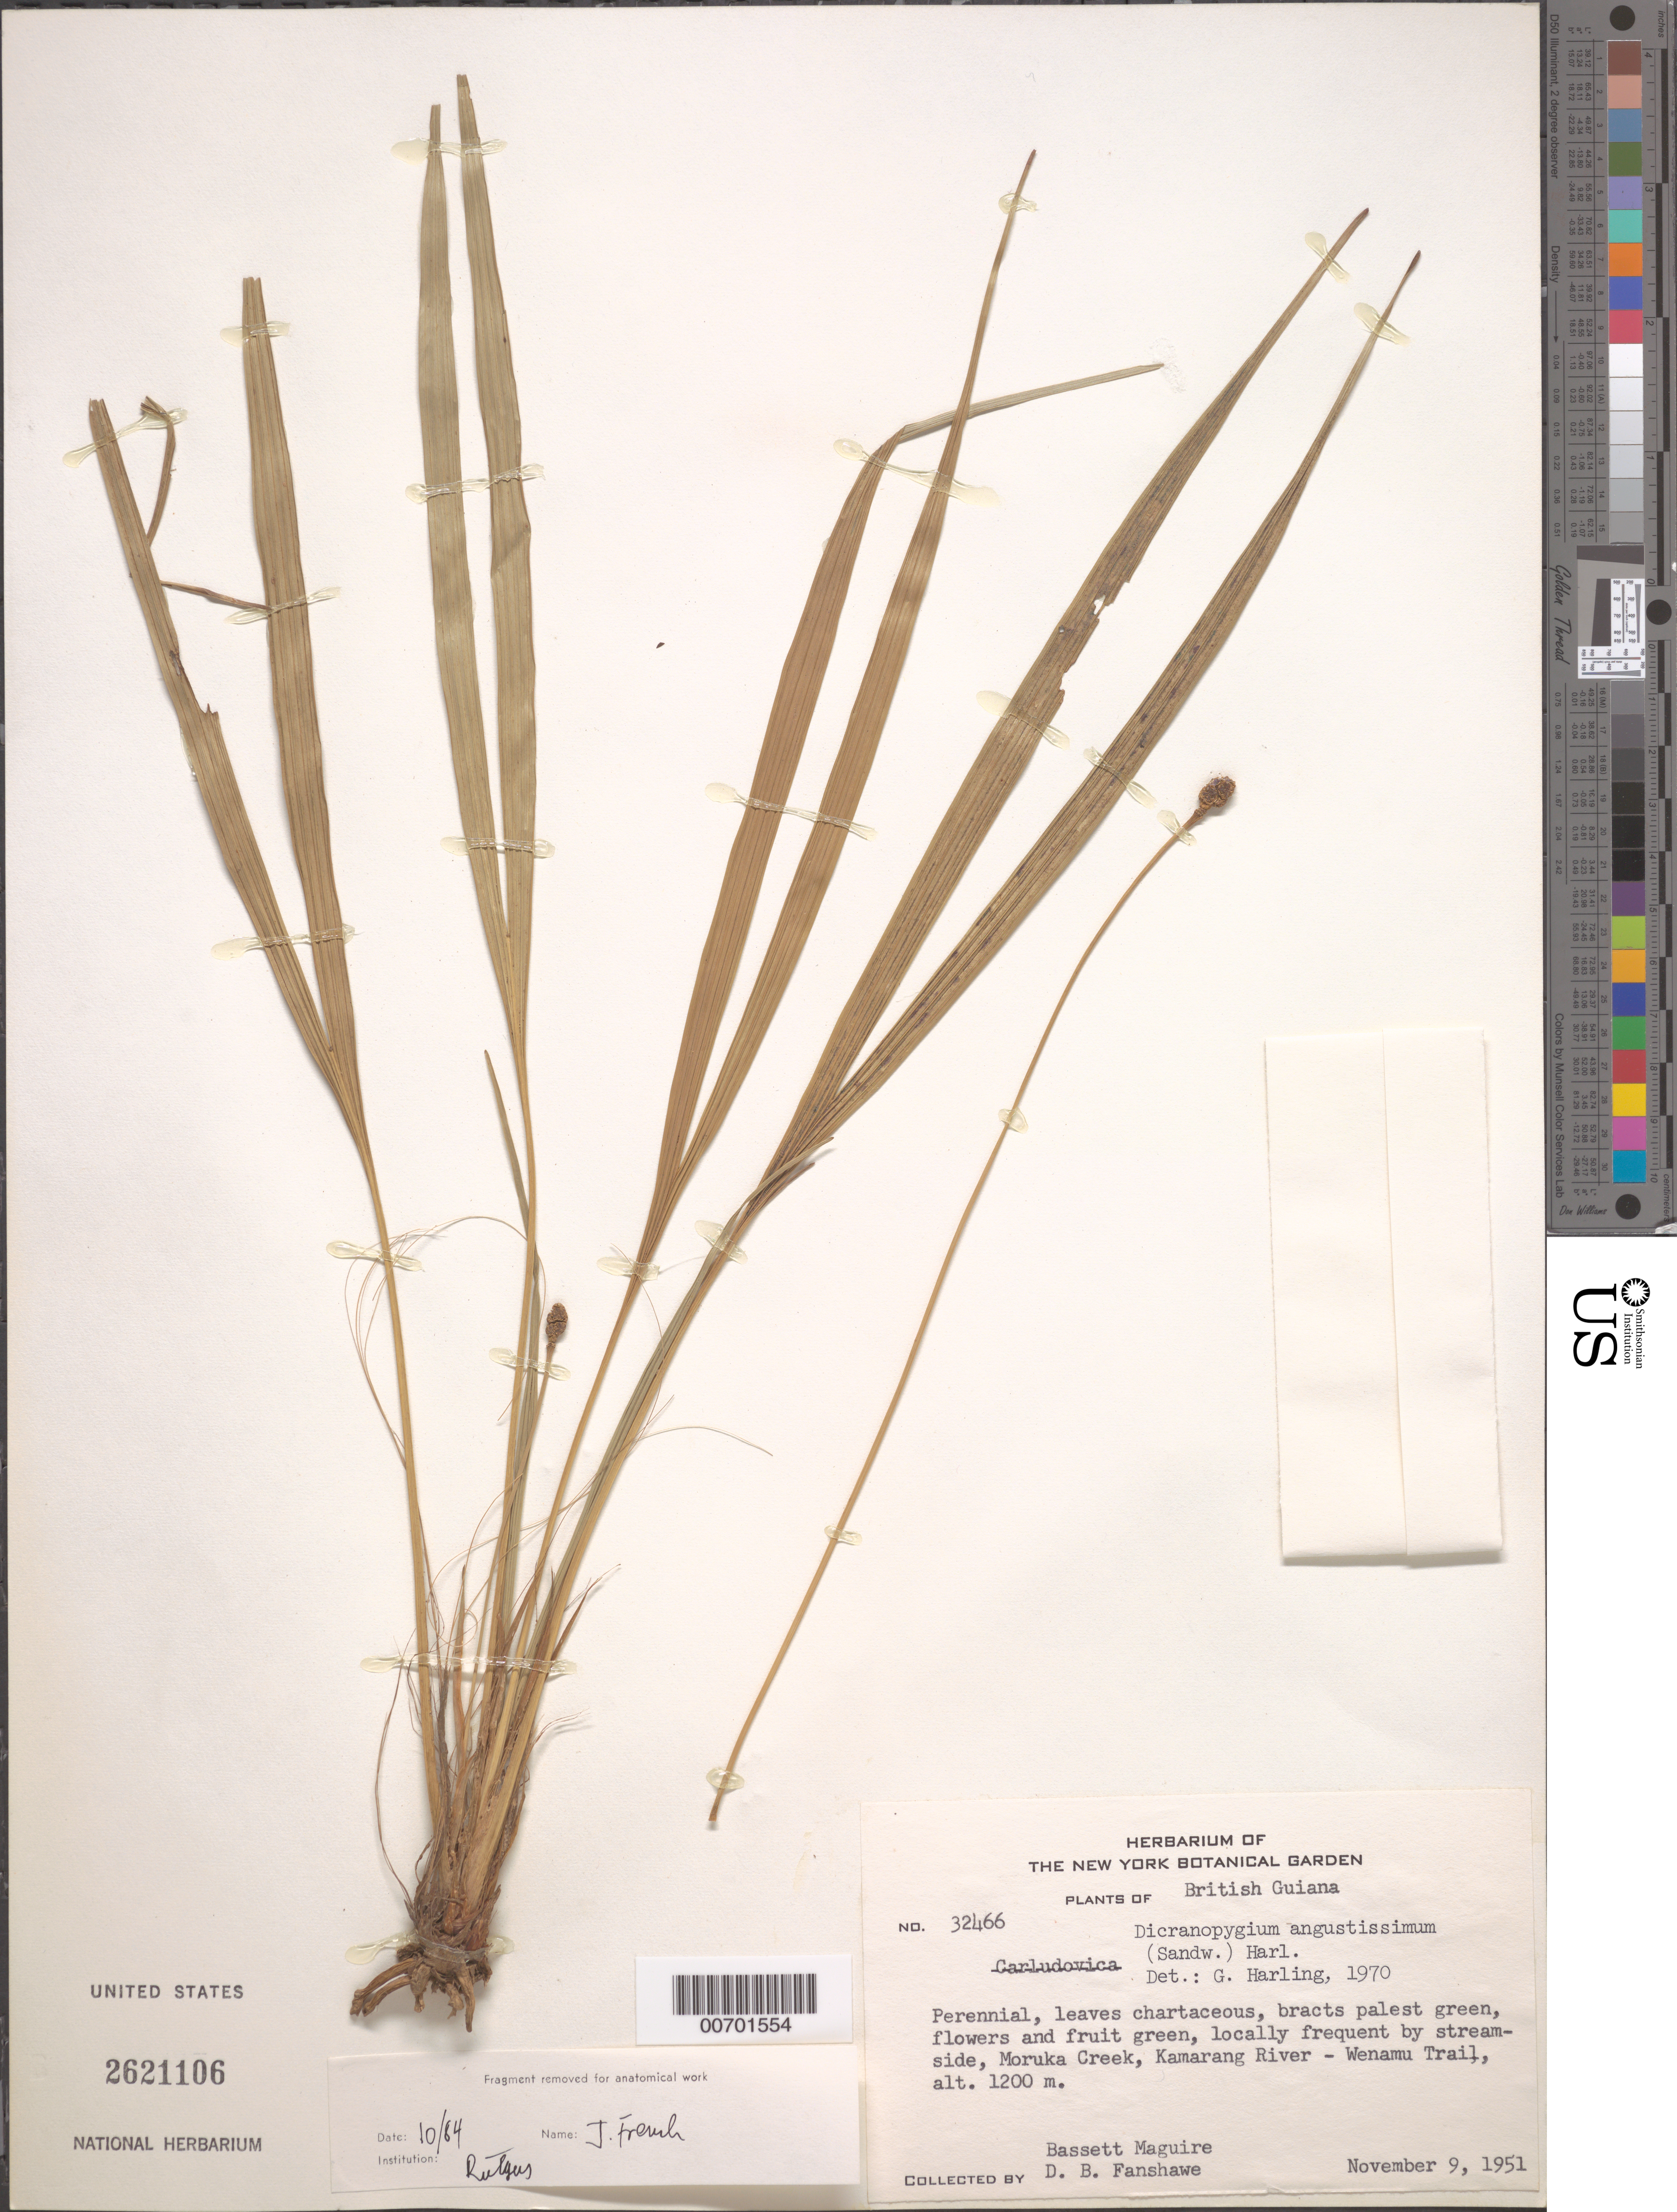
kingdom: Plantae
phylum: Tracheophyta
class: Liliopsida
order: Pandanales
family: Cyclanthaceae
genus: Dicranopygium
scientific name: Dicranopygium angustissimum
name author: (Sandwith) Harling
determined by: Harling, Gunnar W.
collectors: B. Maguire & D. B. Fanshawe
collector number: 32466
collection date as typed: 9-Nov-51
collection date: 1951-11-09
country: Guyana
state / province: Cuyuni-Mazaruni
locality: Moruka Creek, Kamarang River-Wenamu Trail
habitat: Streamside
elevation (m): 1200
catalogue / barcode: US 2621106